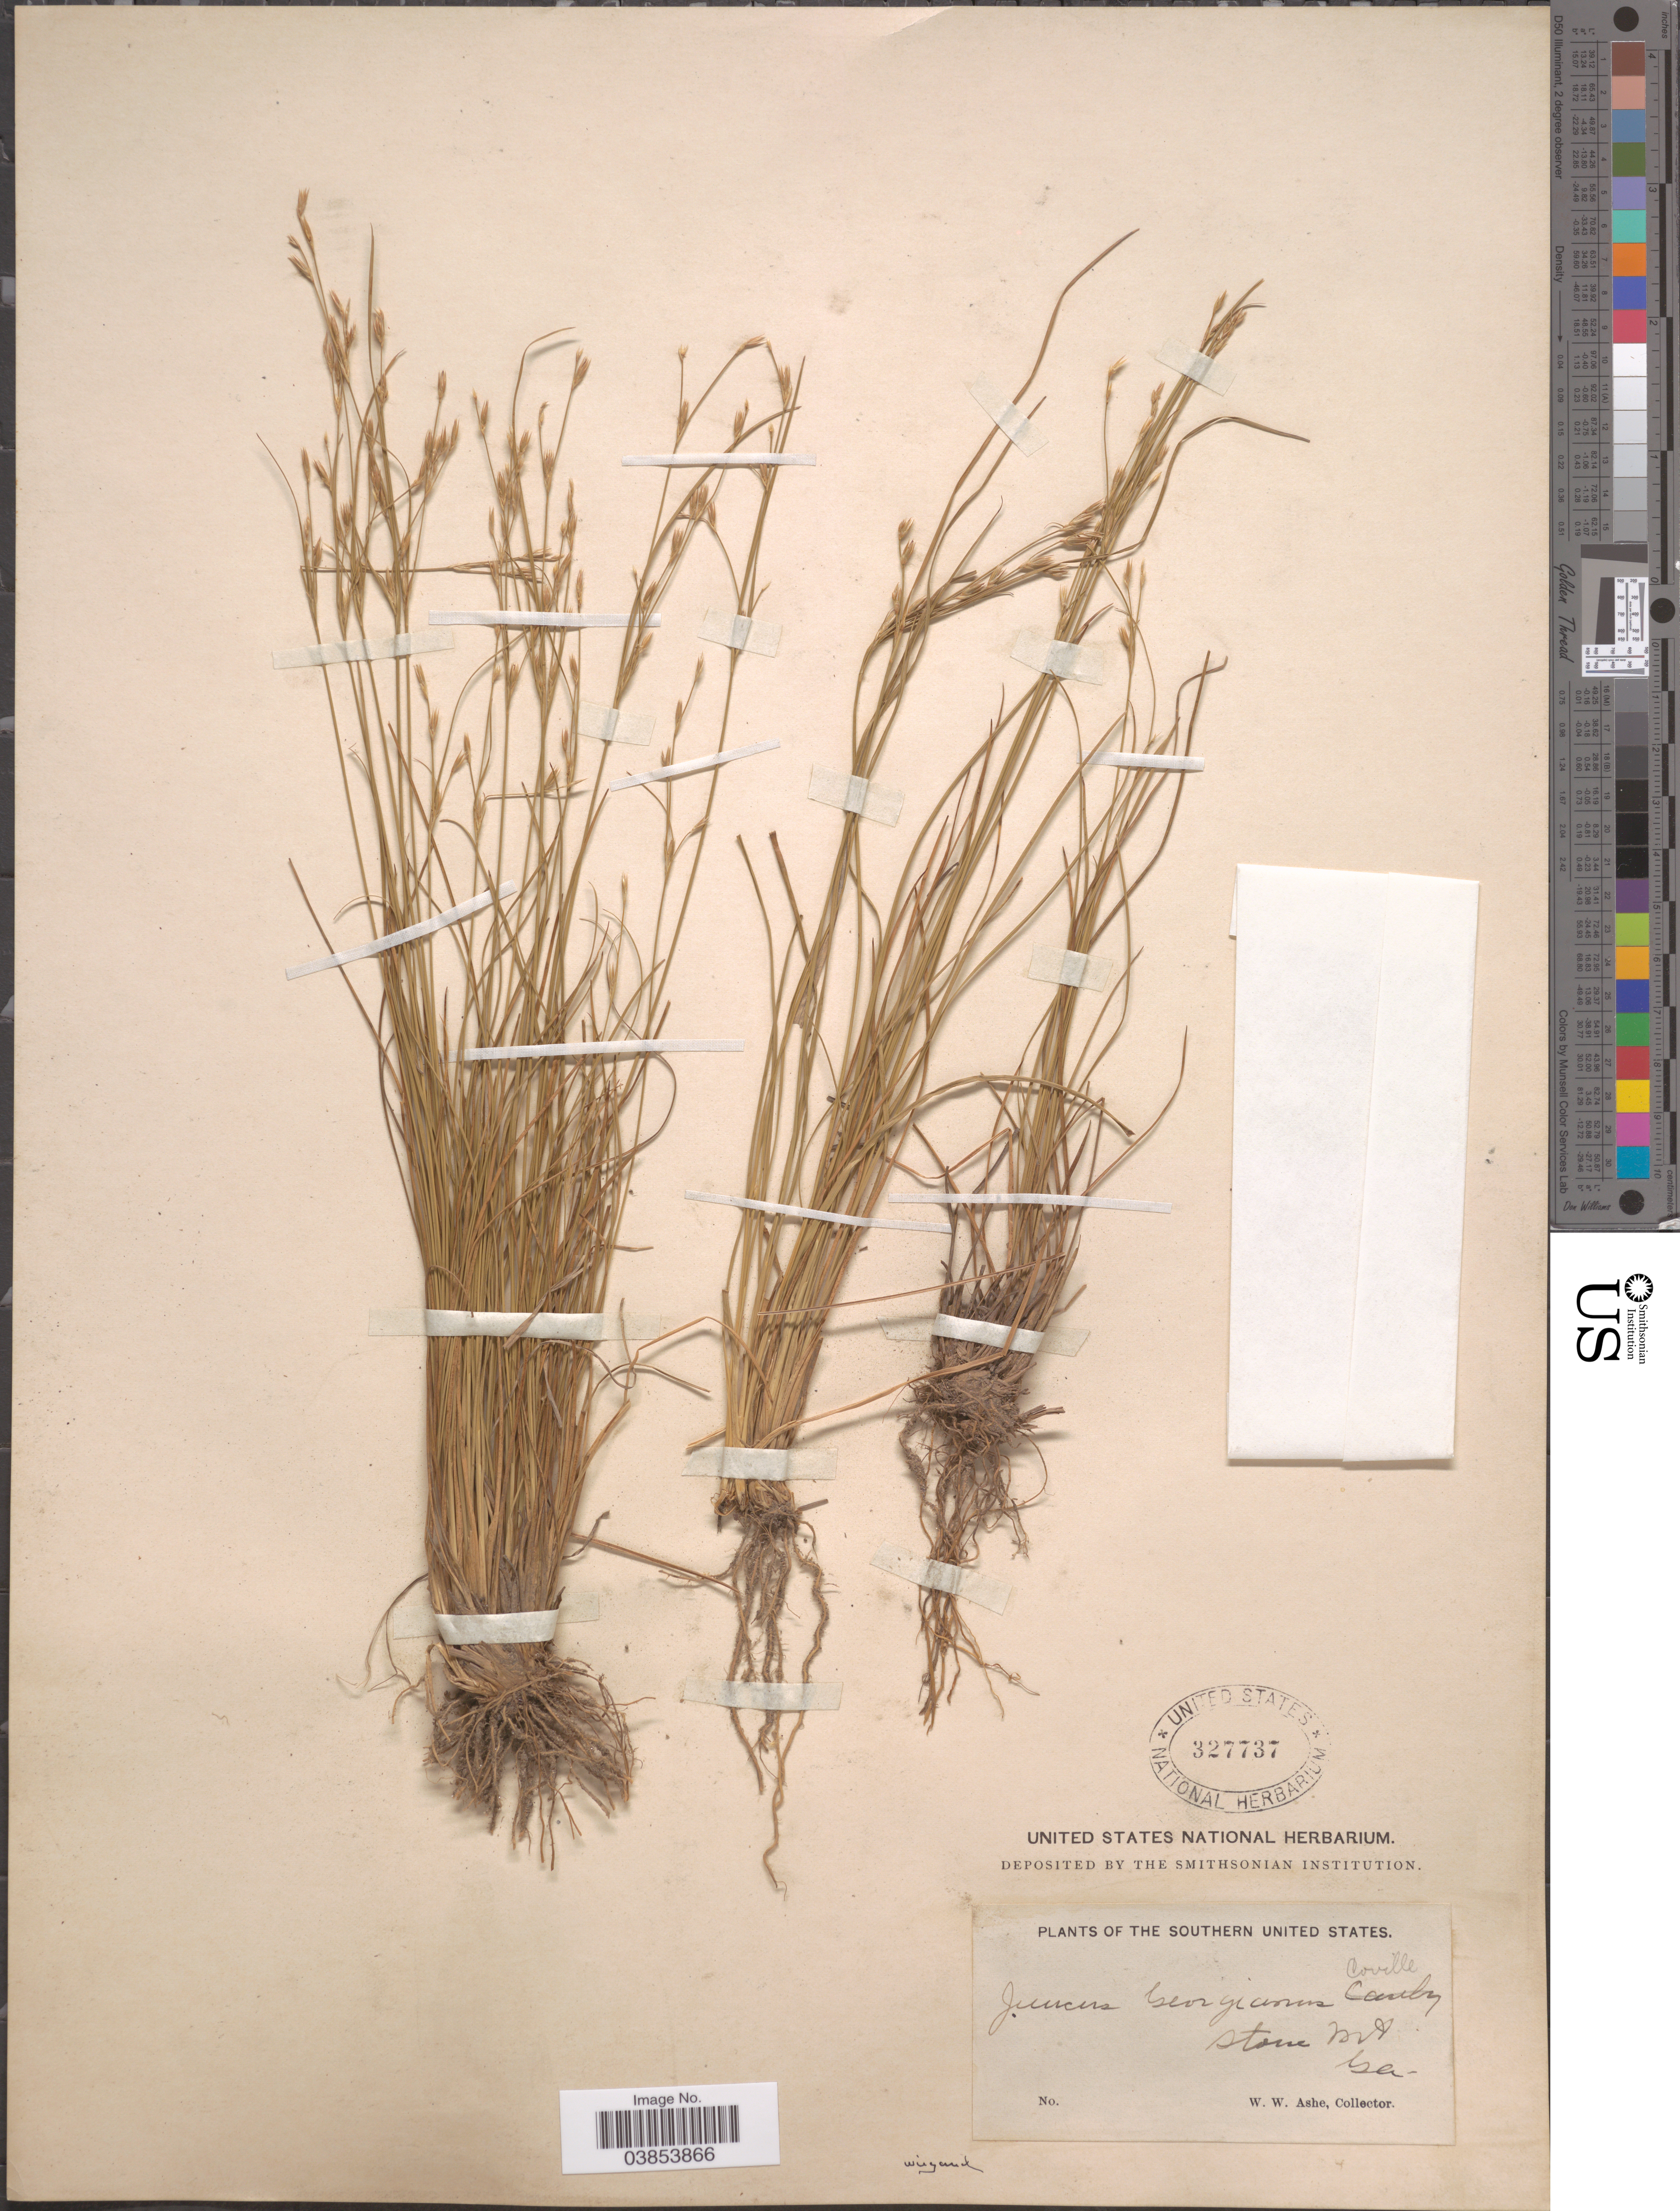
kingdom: Plantae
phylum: Tracheophyta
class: Liliopsida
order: Poales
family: Juncaceae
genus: Juncus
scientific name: Juncus georgianus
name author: Coville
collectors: W. W. Ashe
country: United States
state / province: Georgia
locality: Southern United States. Stone Mt.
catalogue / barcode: US 327737